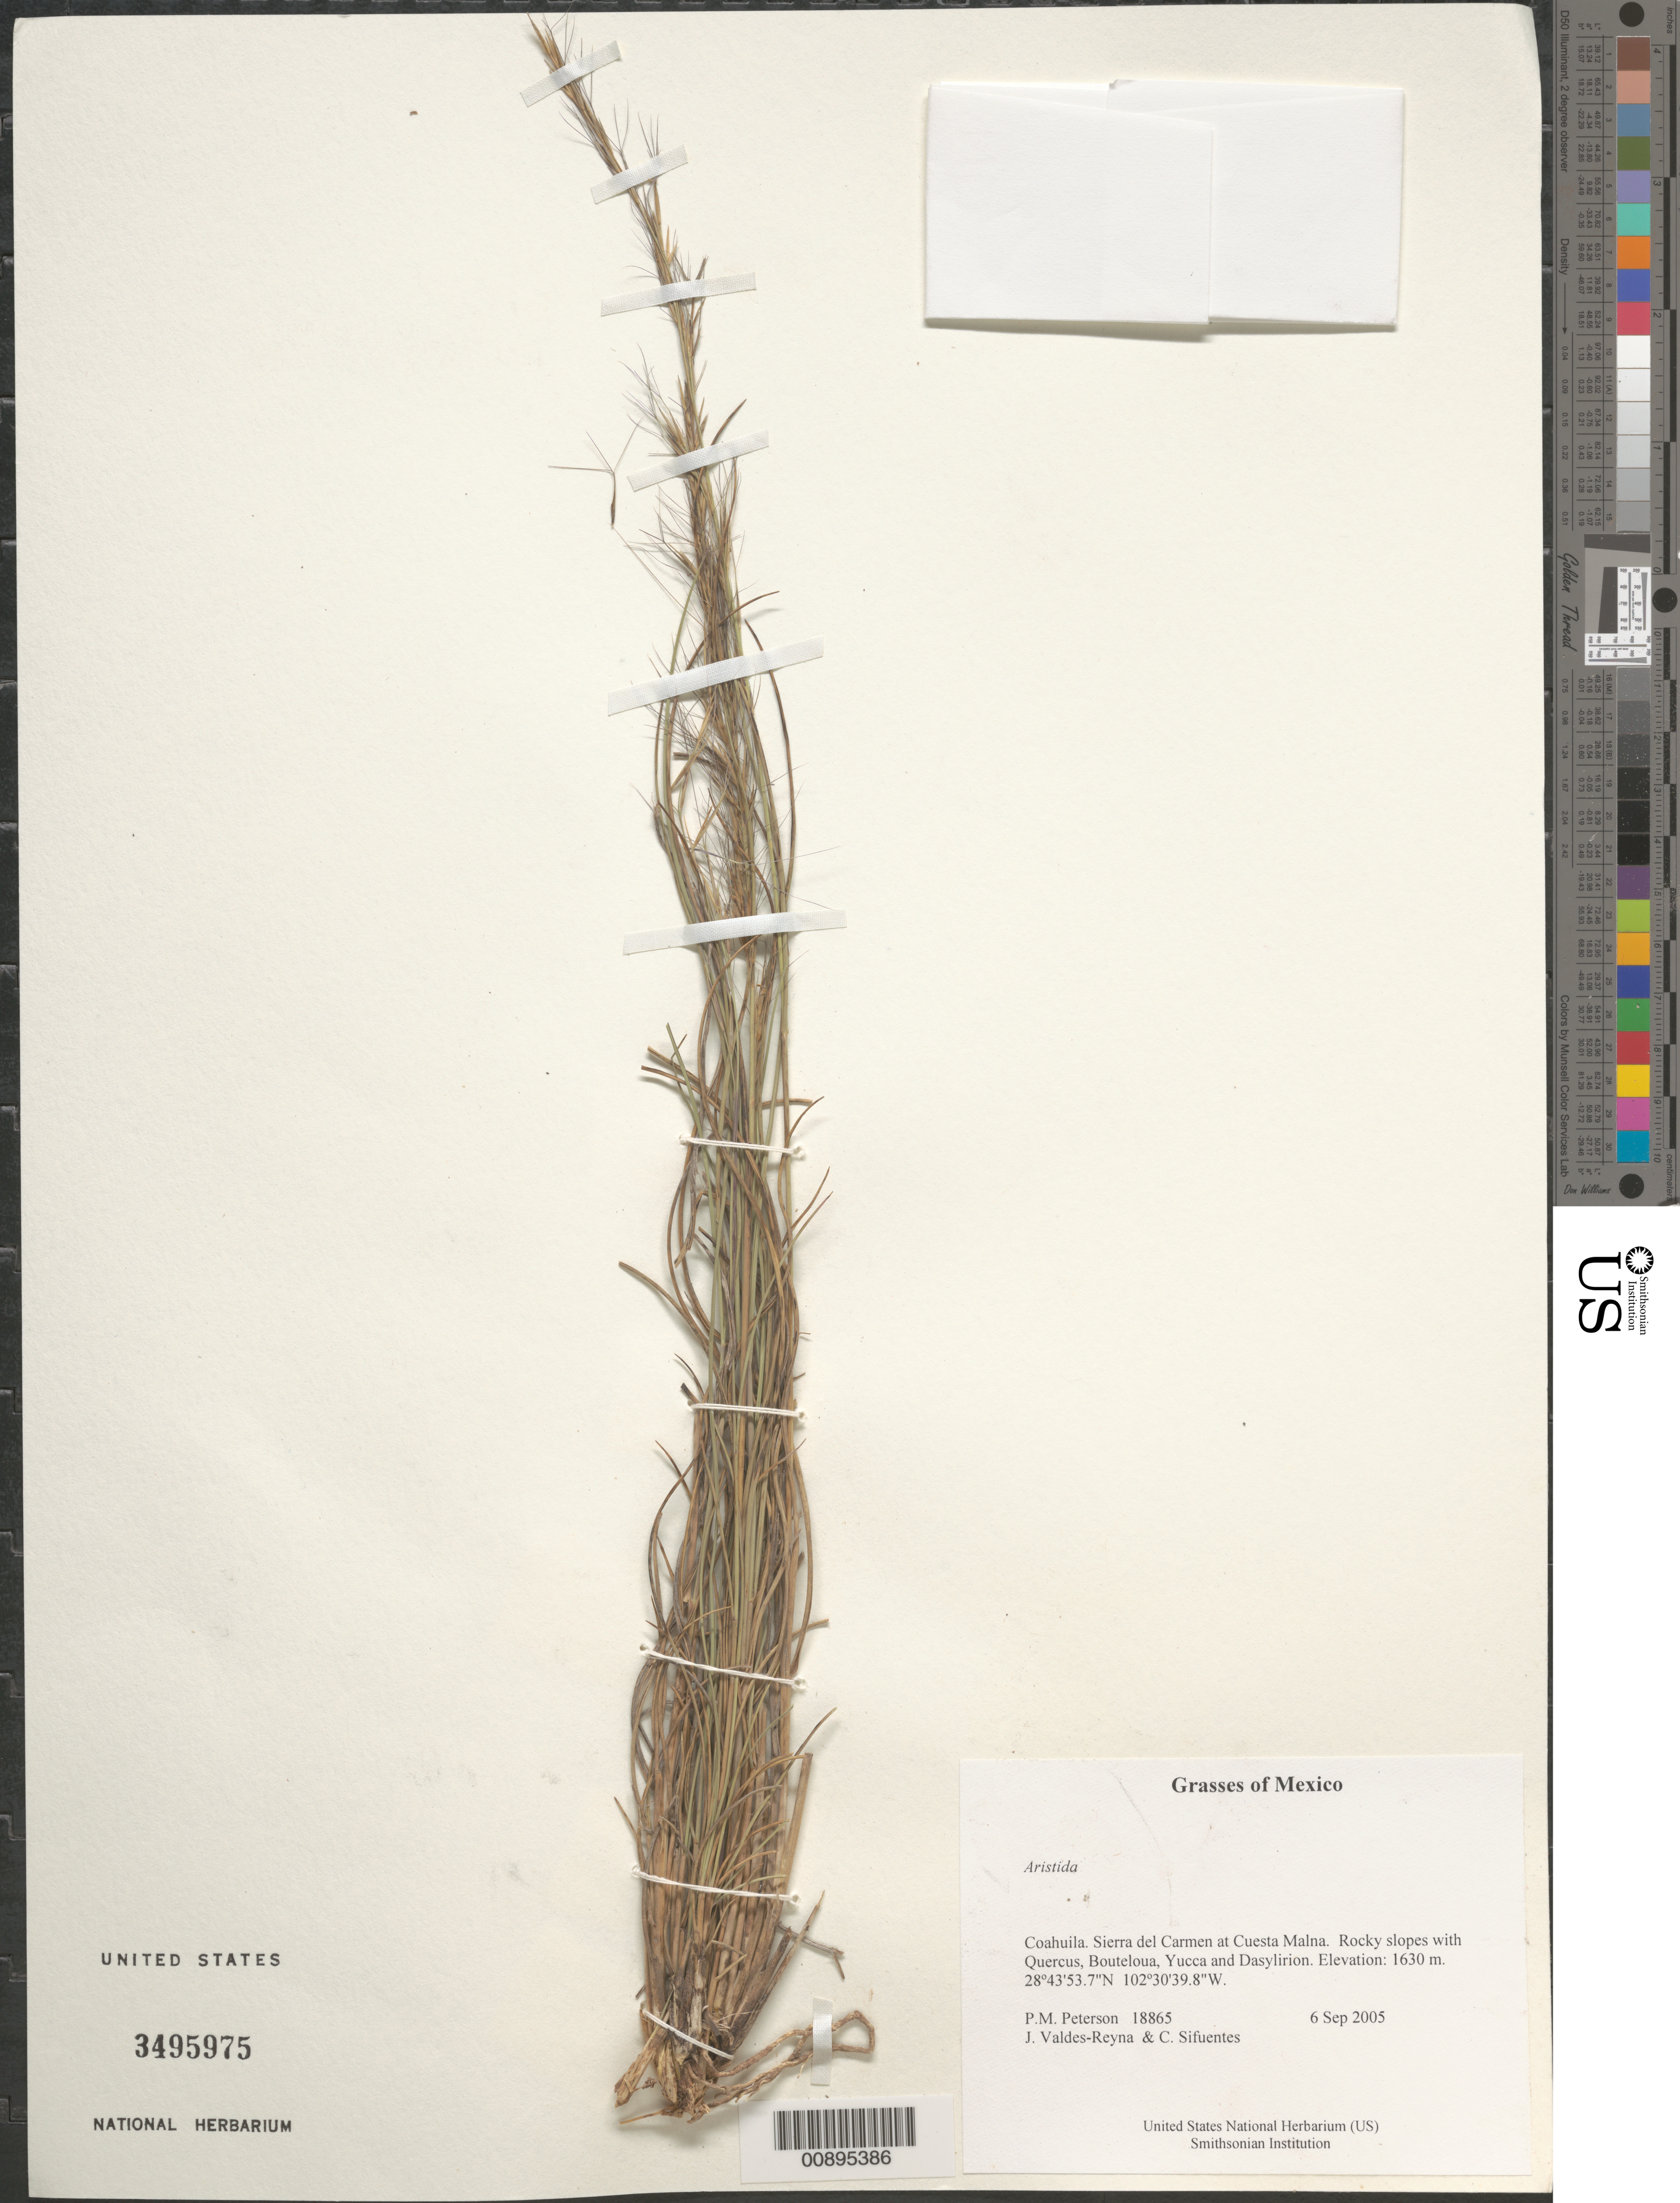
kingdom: Plantae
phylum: Tracheophyta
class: Liliopsida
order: Poales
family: Poaceae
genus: Aristida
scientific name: Aristida sp.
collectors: P. M. Peterson, J. Valdés-Reyna & C. Sifuentes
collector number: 18865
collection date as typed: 06 Sep 2005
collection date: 2005-09-06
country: Mexico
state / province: Coahuila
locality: Sierra del Carmen at Cuesta Malna. Rocky slopes with Quercus, Bouteloua, Yucca and Dasylirion.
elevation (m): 1630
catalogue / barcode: US 3495975